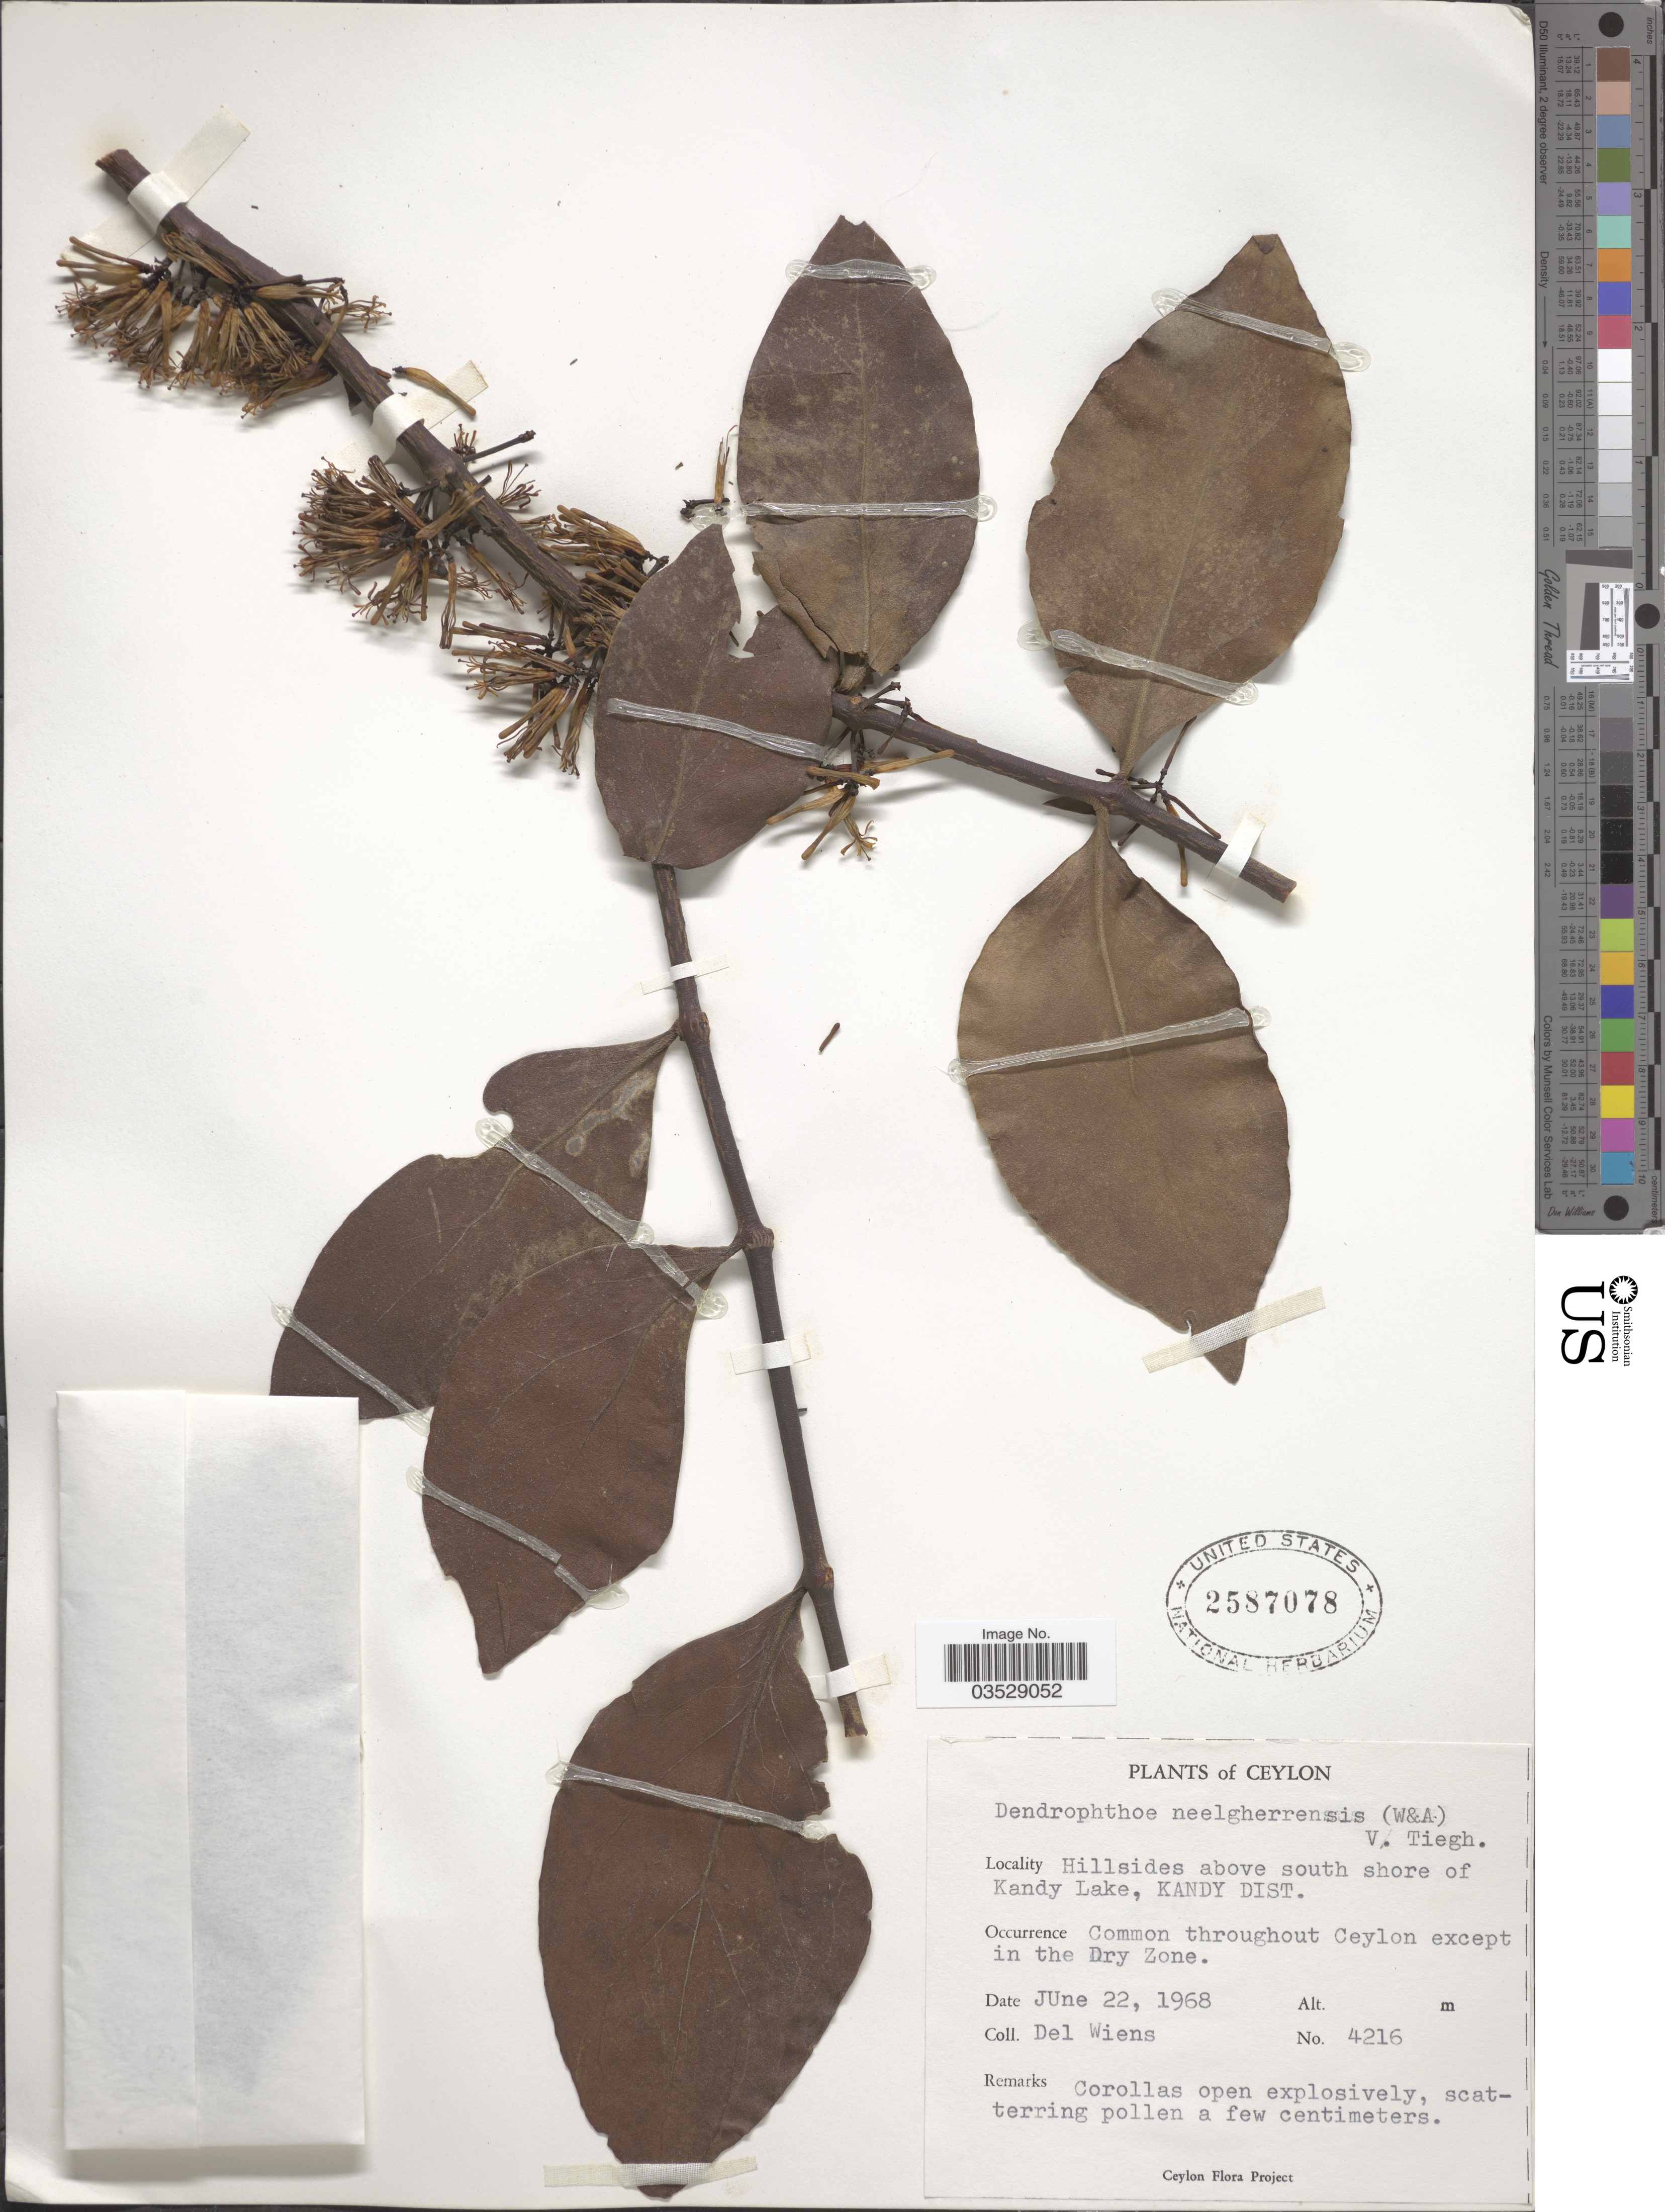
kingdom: Plantae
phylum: Tracheophyta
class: Magnoliopsida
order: Santalales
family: Loranthaceae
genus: Dendrophthoe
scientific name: Dendrophthoe trigona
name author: (Wight & Arn.) Danser ex Santapau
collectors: D. Wiens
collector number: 4216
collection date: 1968-06-22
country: Sri Lanka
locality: Ceylon. Hillsides above south shore of Kandy Lake, Kandy Dist. Throughout Ceylon.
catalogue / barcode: US 2587078